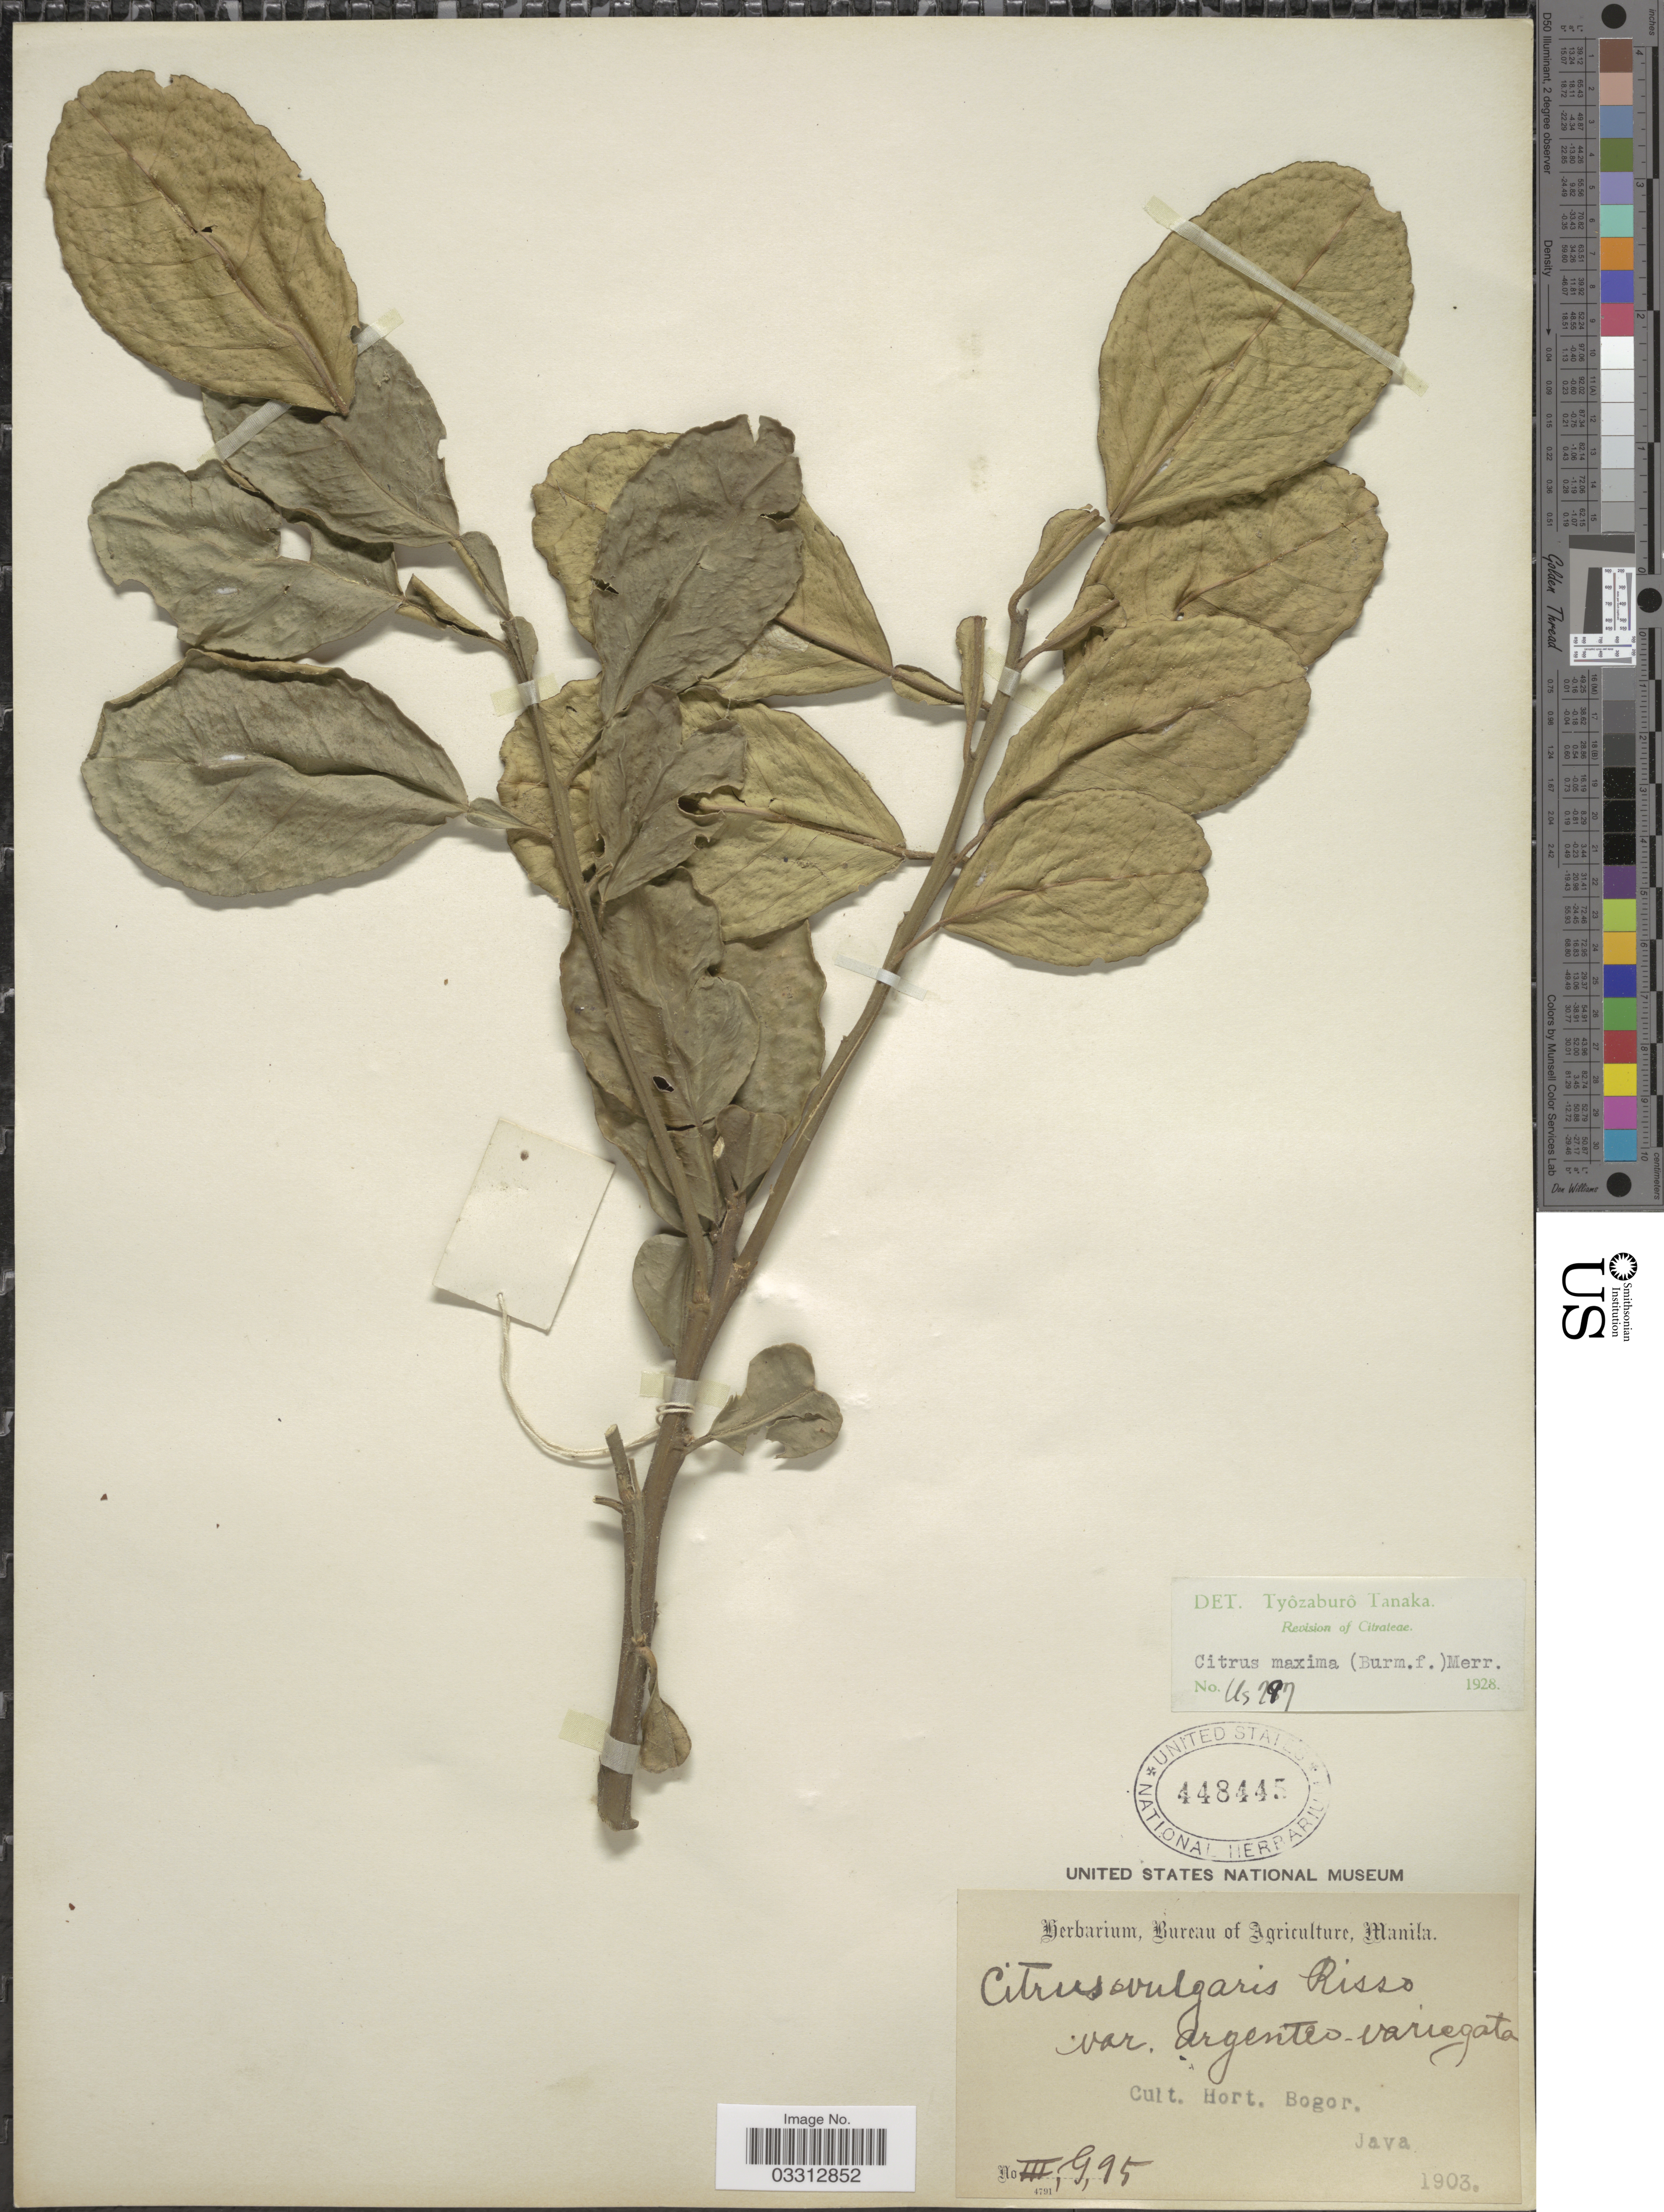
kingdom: Plantae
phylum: Tracheophyta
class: Magnoliopsida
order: Sapindales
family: Rutaceae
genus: Citrus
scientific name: Citrus maxima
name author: (Burm.) Merr.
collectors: Ex herb. Bureau of Agriculture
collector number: III,G,95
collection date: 1903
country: Indonesia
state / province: Java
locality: Cult. Hort. Bogor.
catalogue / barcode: US 448445